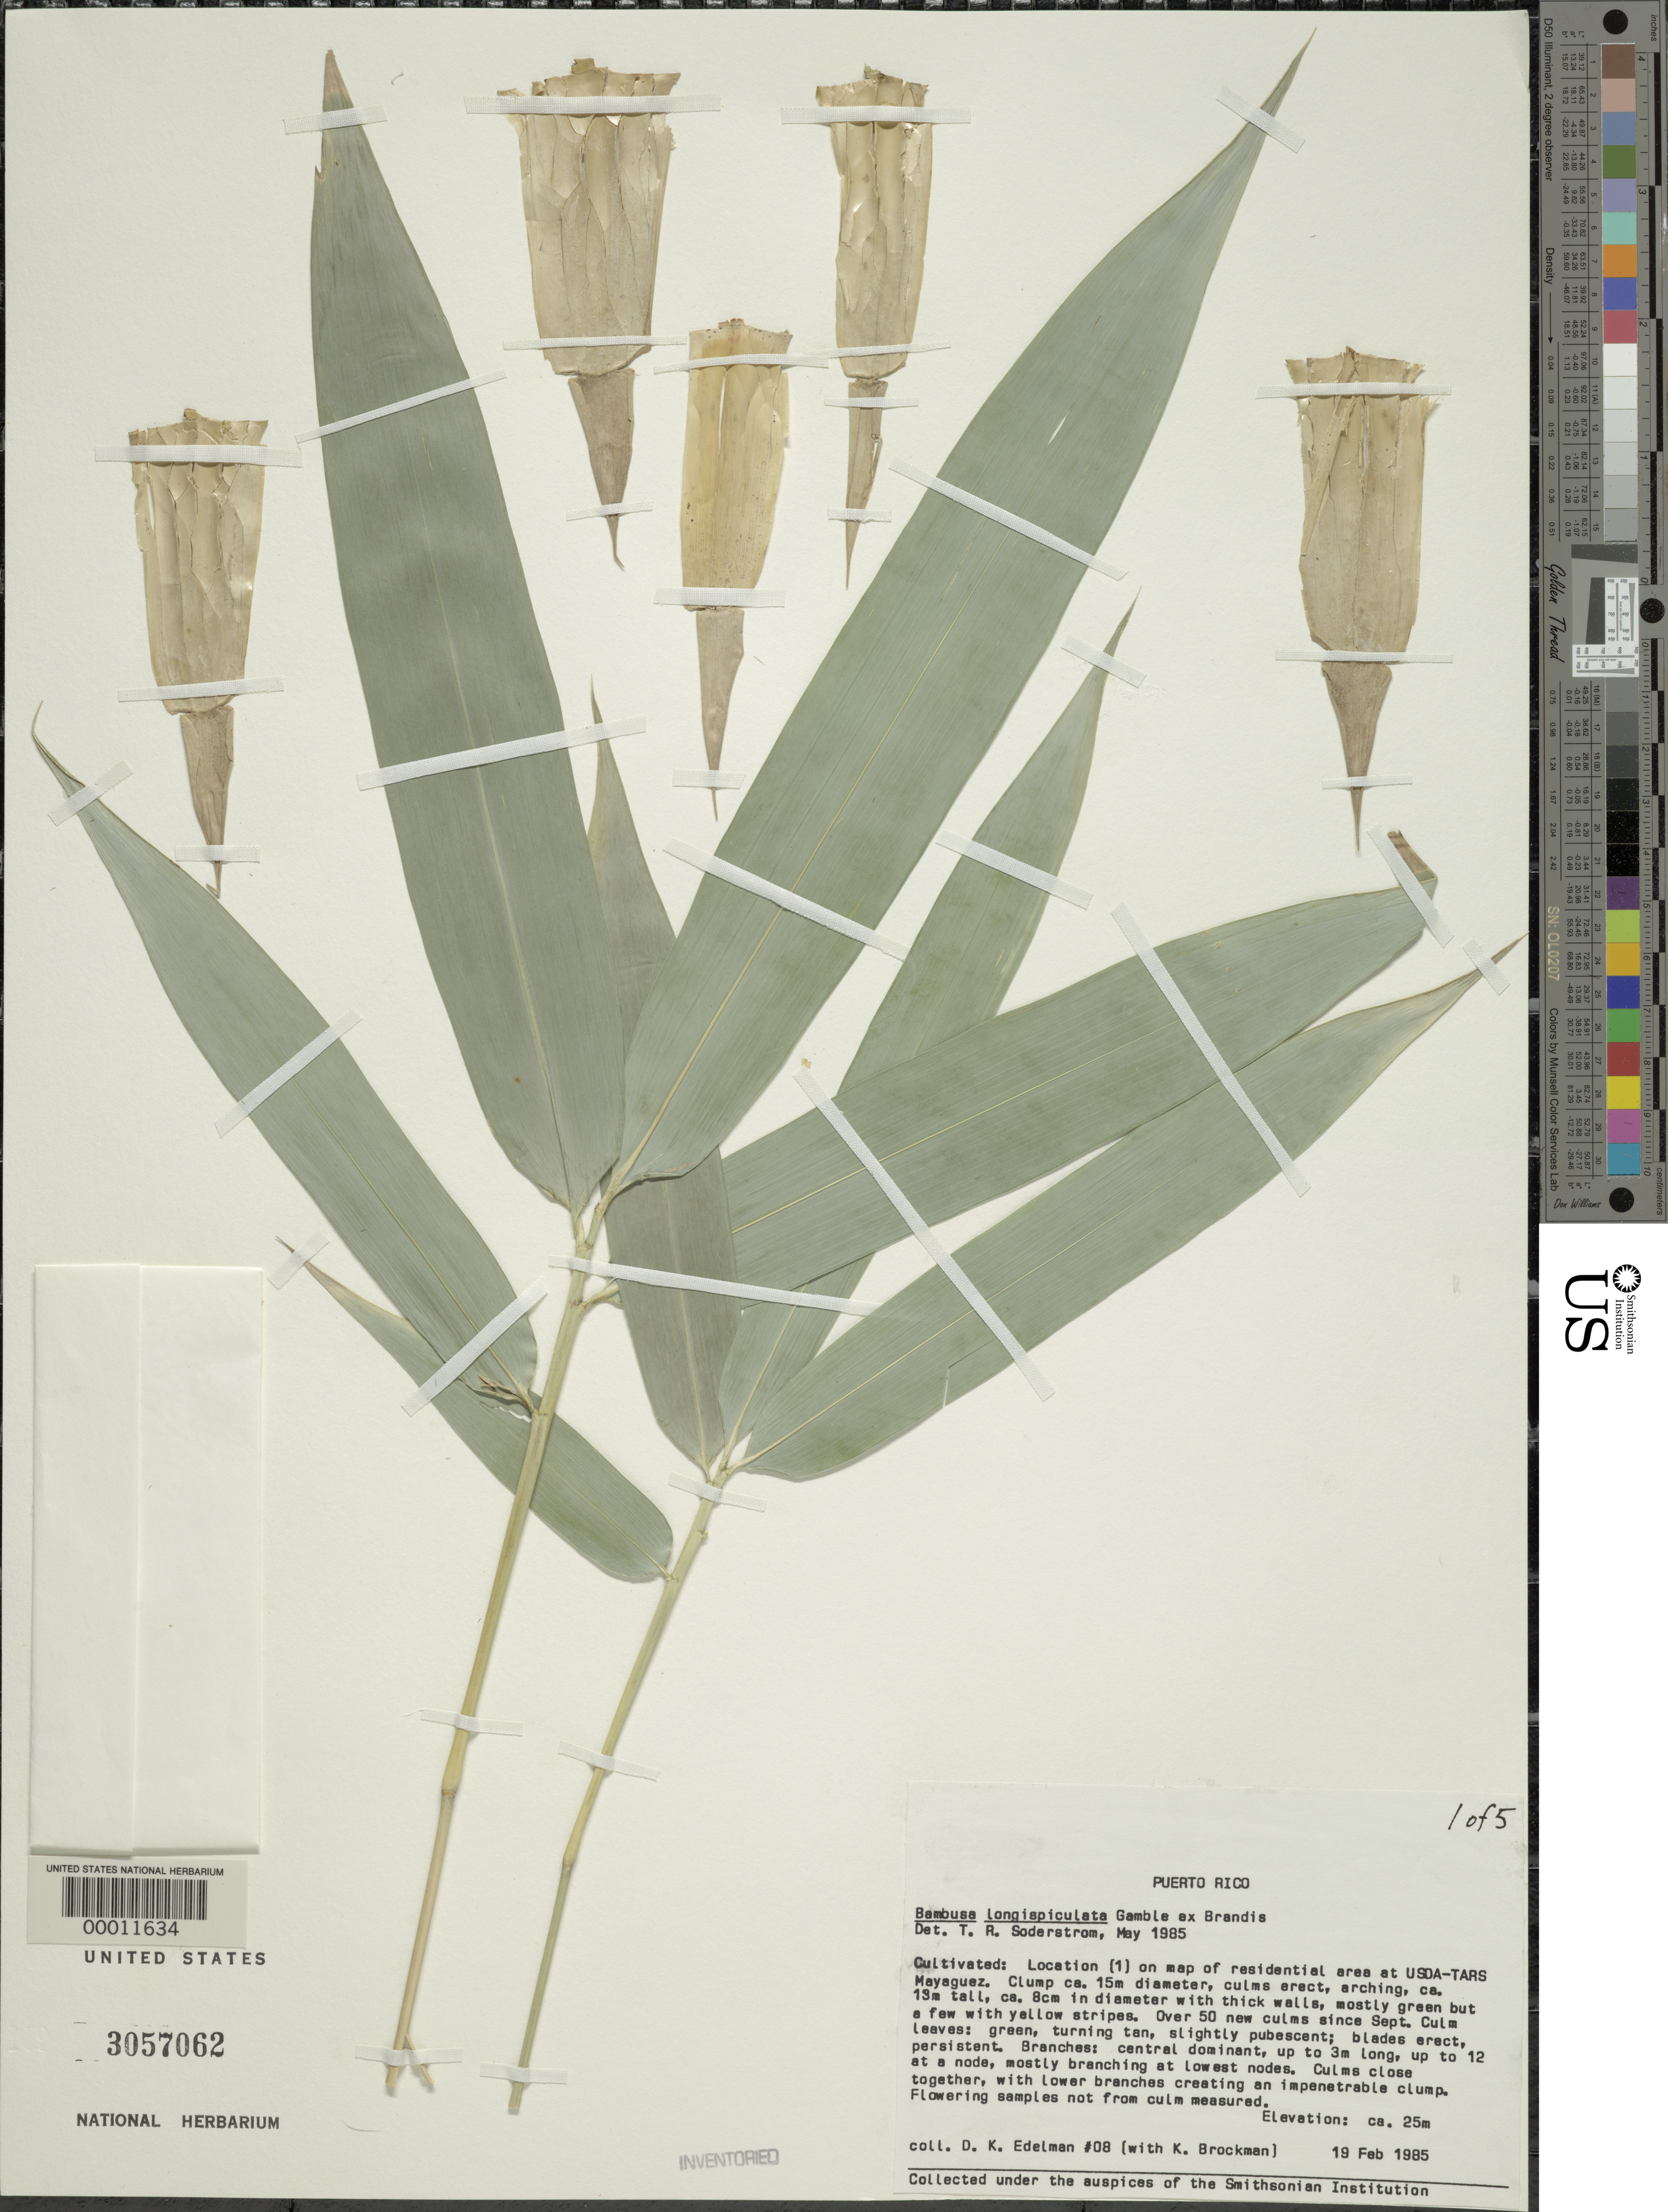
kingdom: Plantae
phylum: Tracheophyta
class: Liliopsida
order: Poales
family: Poaceae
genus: Bambusa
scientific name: Bambusa longispiculata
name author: Gamble ex Brandis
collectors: D. Edelman & K. Brockman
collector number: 08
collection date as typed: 19 Feb 1985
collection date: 1985-02-19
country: Puerto Rico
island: Greater Antilles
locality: Mayaguez, usda-tars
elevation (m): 25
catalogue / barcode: US 3057062